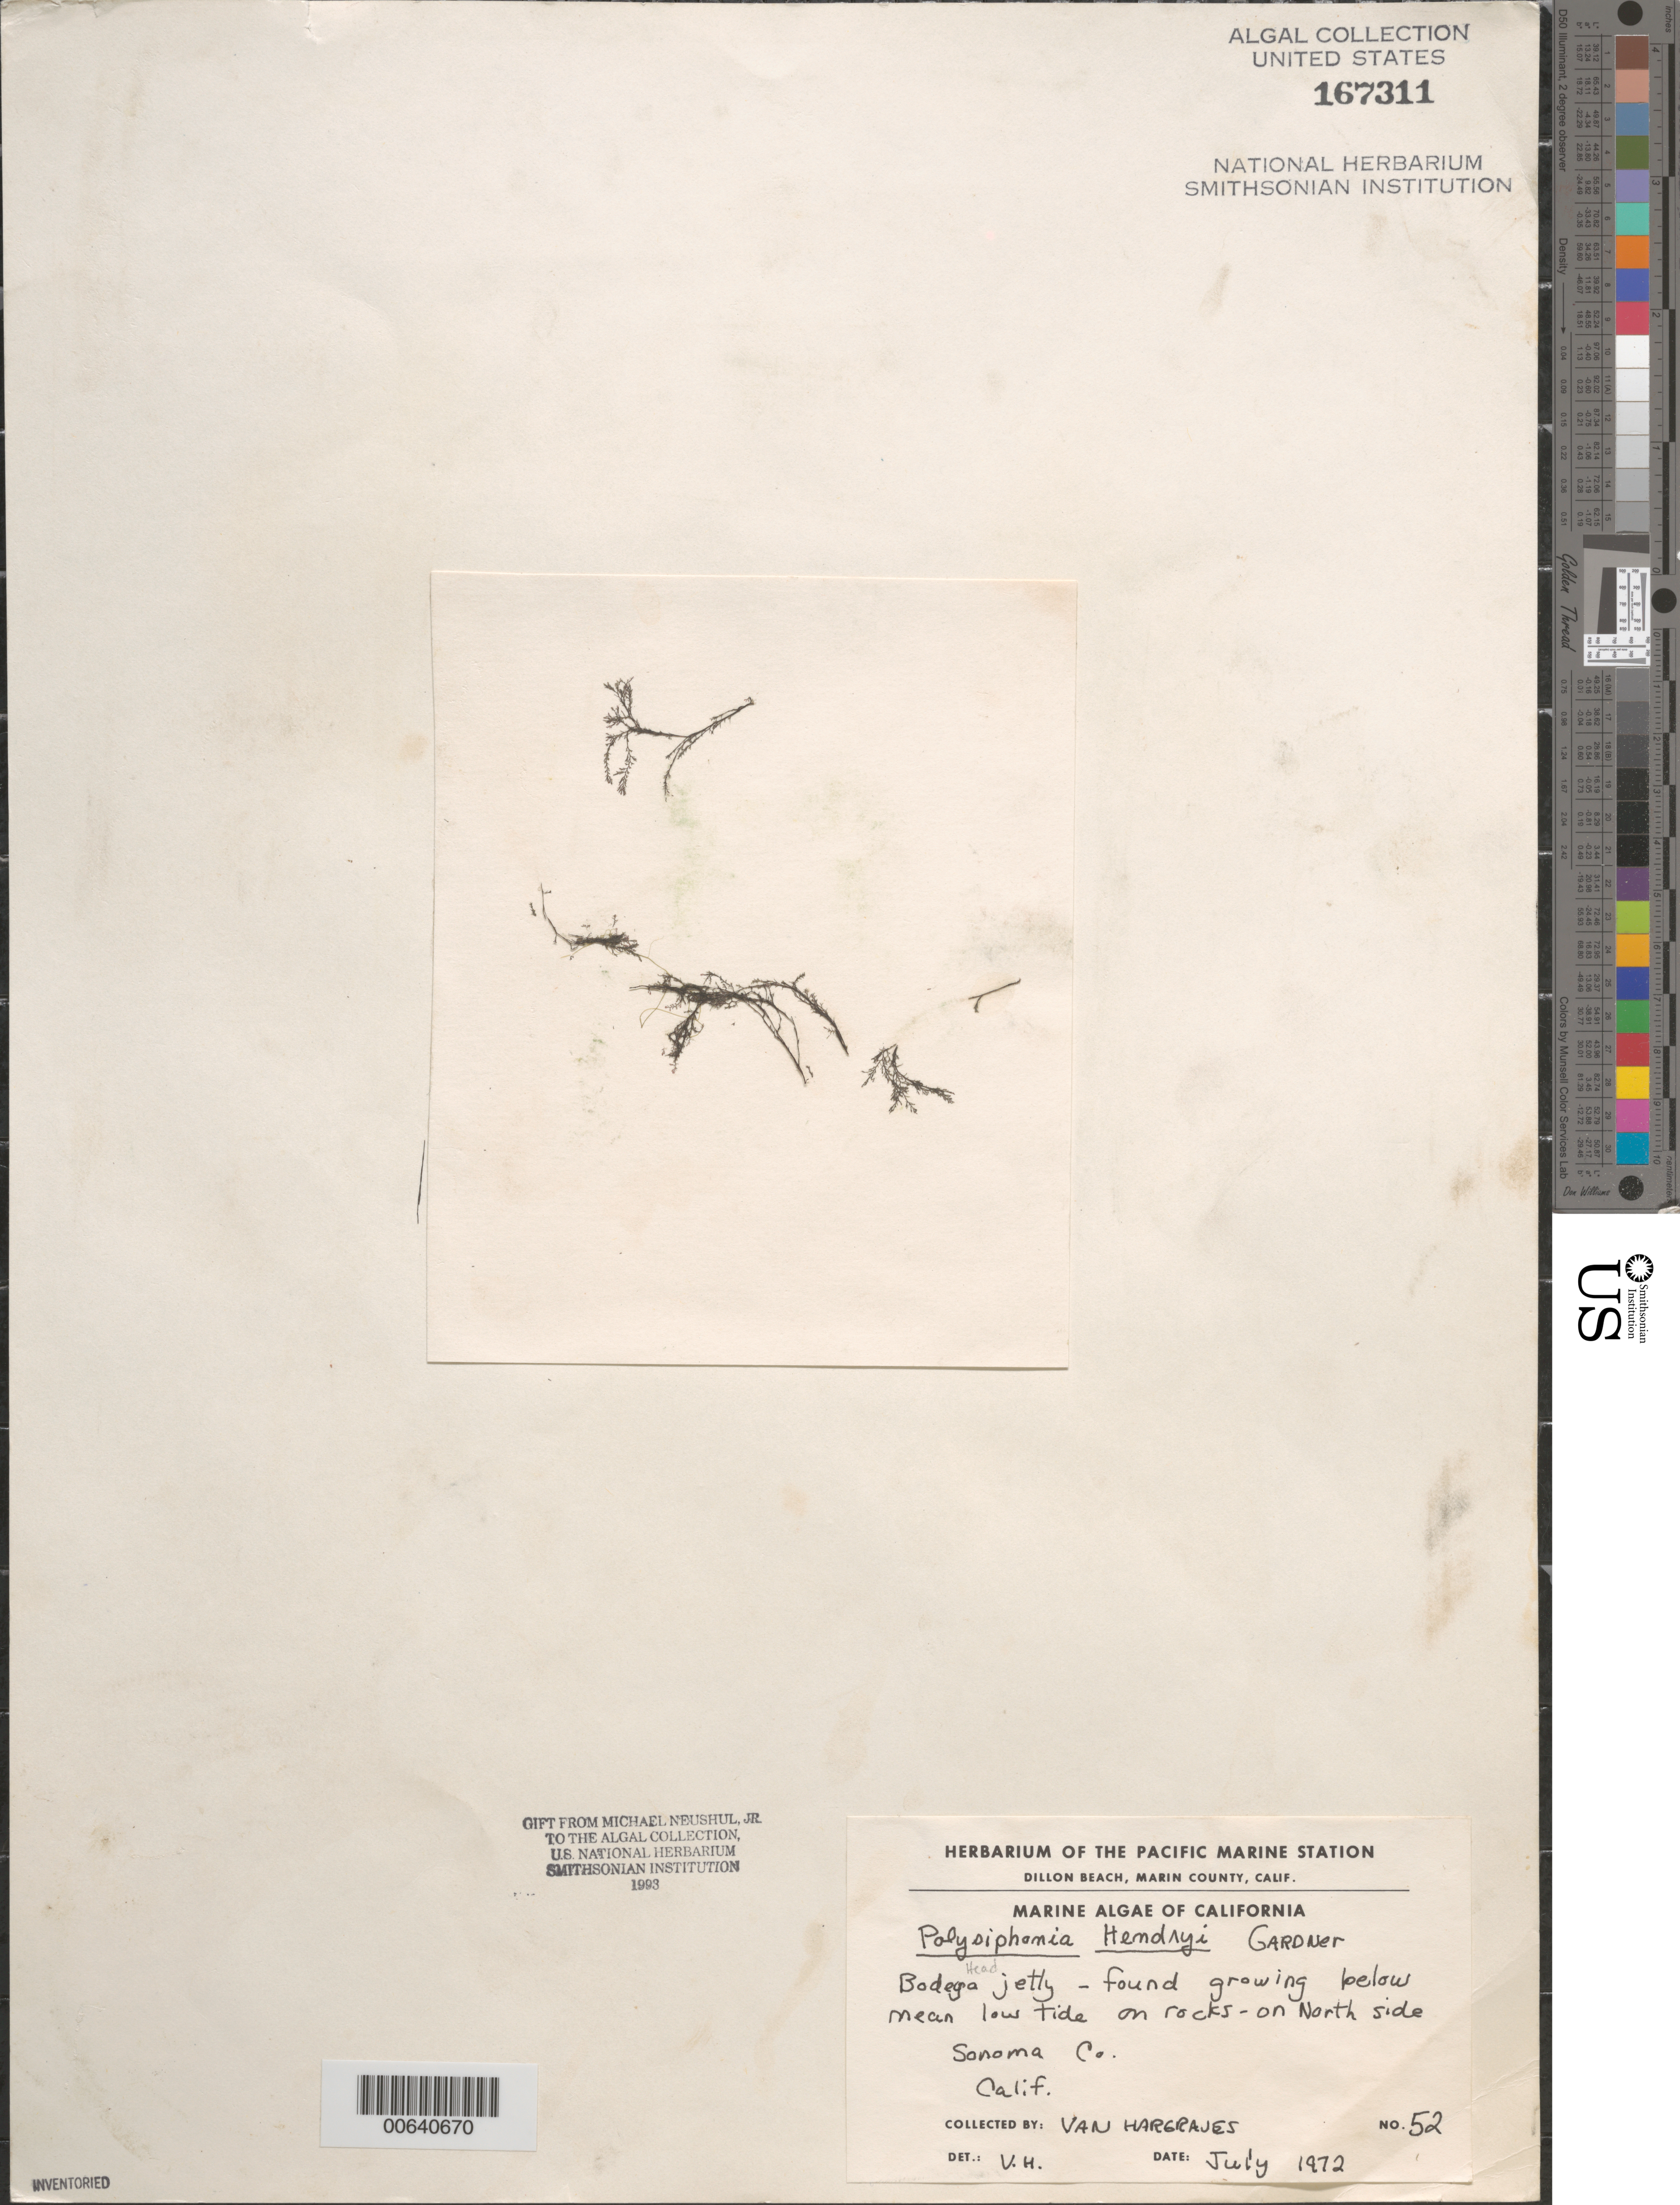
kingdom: Plantae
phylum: Rhodophyta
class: Florideophyceae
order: Ceramiales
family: Rhodomelaceae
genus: Vertebrata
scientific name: Vertebrata hendryi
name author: (N.L. Gardner) Savoie & G.W. Saunders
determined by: Algae name updating Project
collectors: V. Hargraves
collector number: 52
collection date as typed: Jul 1972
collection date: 1972-07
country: United States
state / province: California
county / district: Sonoma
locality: Bodega Head jetty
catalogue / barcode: US 167311